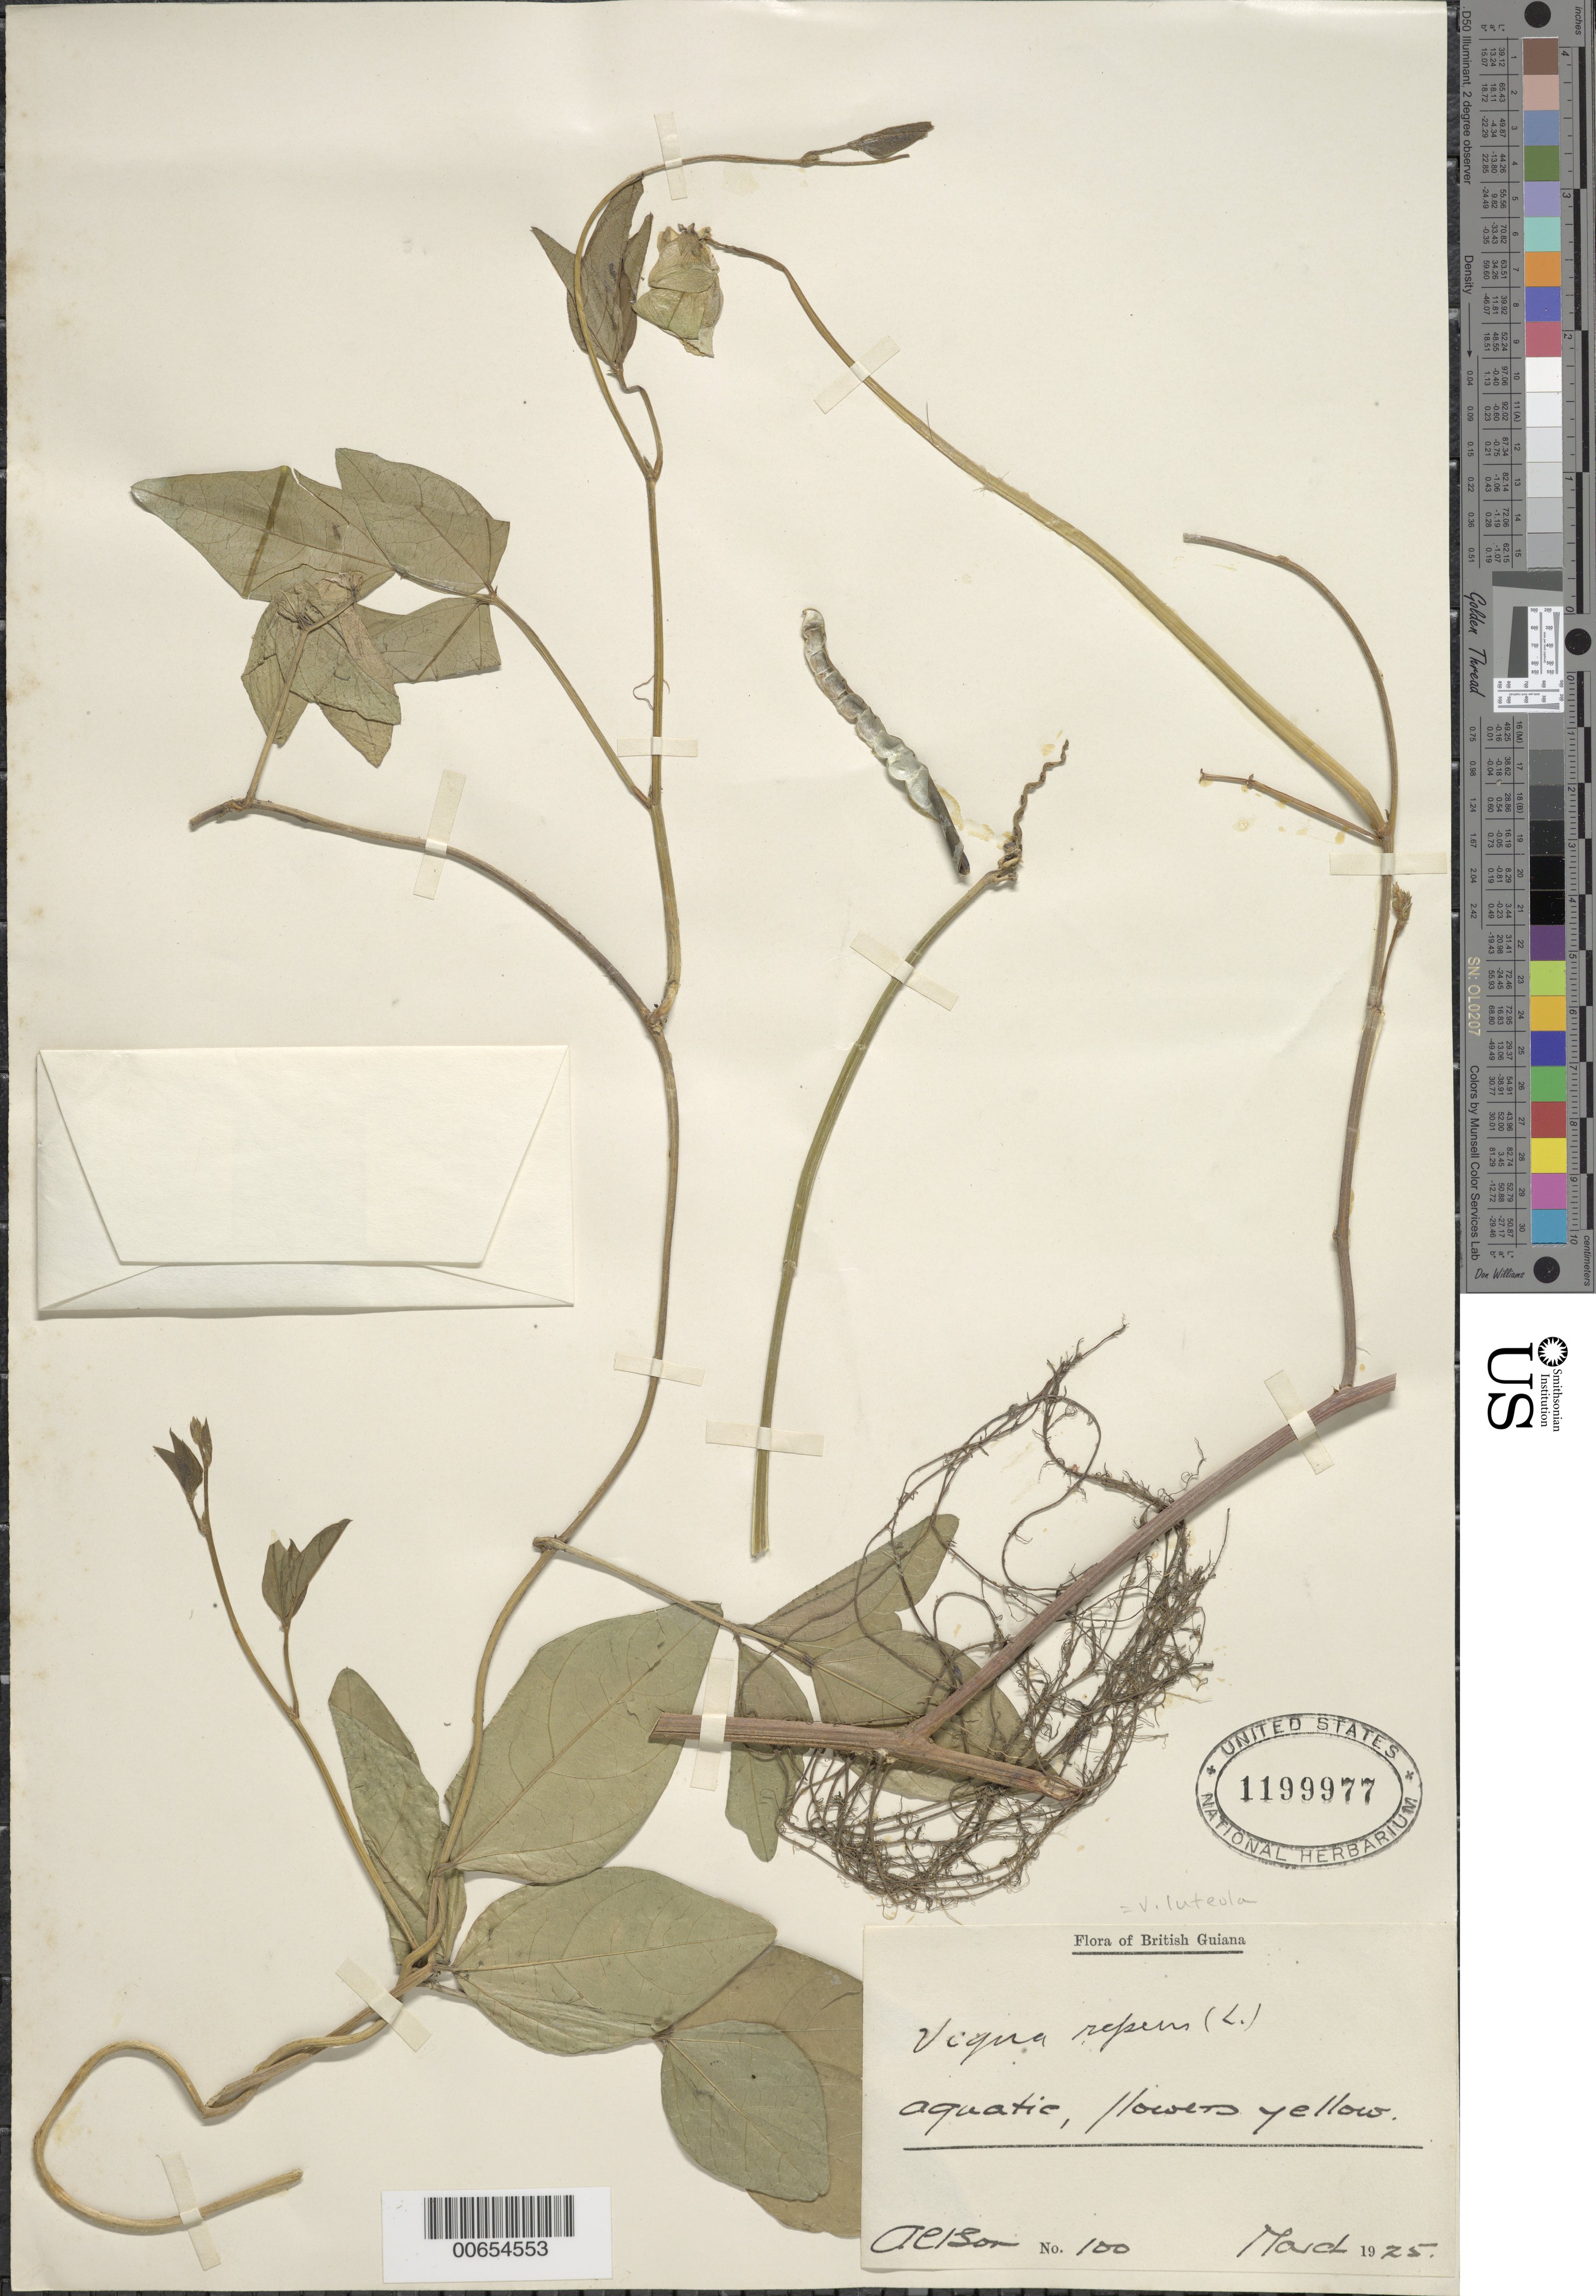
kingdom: Plantae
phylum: Tracheophyta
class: Magnoliopsida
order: Fabales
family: Fabaceae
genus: Vigna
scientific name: Vigna luteola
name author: (Jacq.) Benth.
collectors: R. Altson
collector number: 100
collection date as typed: Mar-25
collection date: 1925-03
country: Guyana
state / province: Demerara-Mahaica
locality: Georgetown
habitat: Aquatic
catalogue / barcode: US 1199977